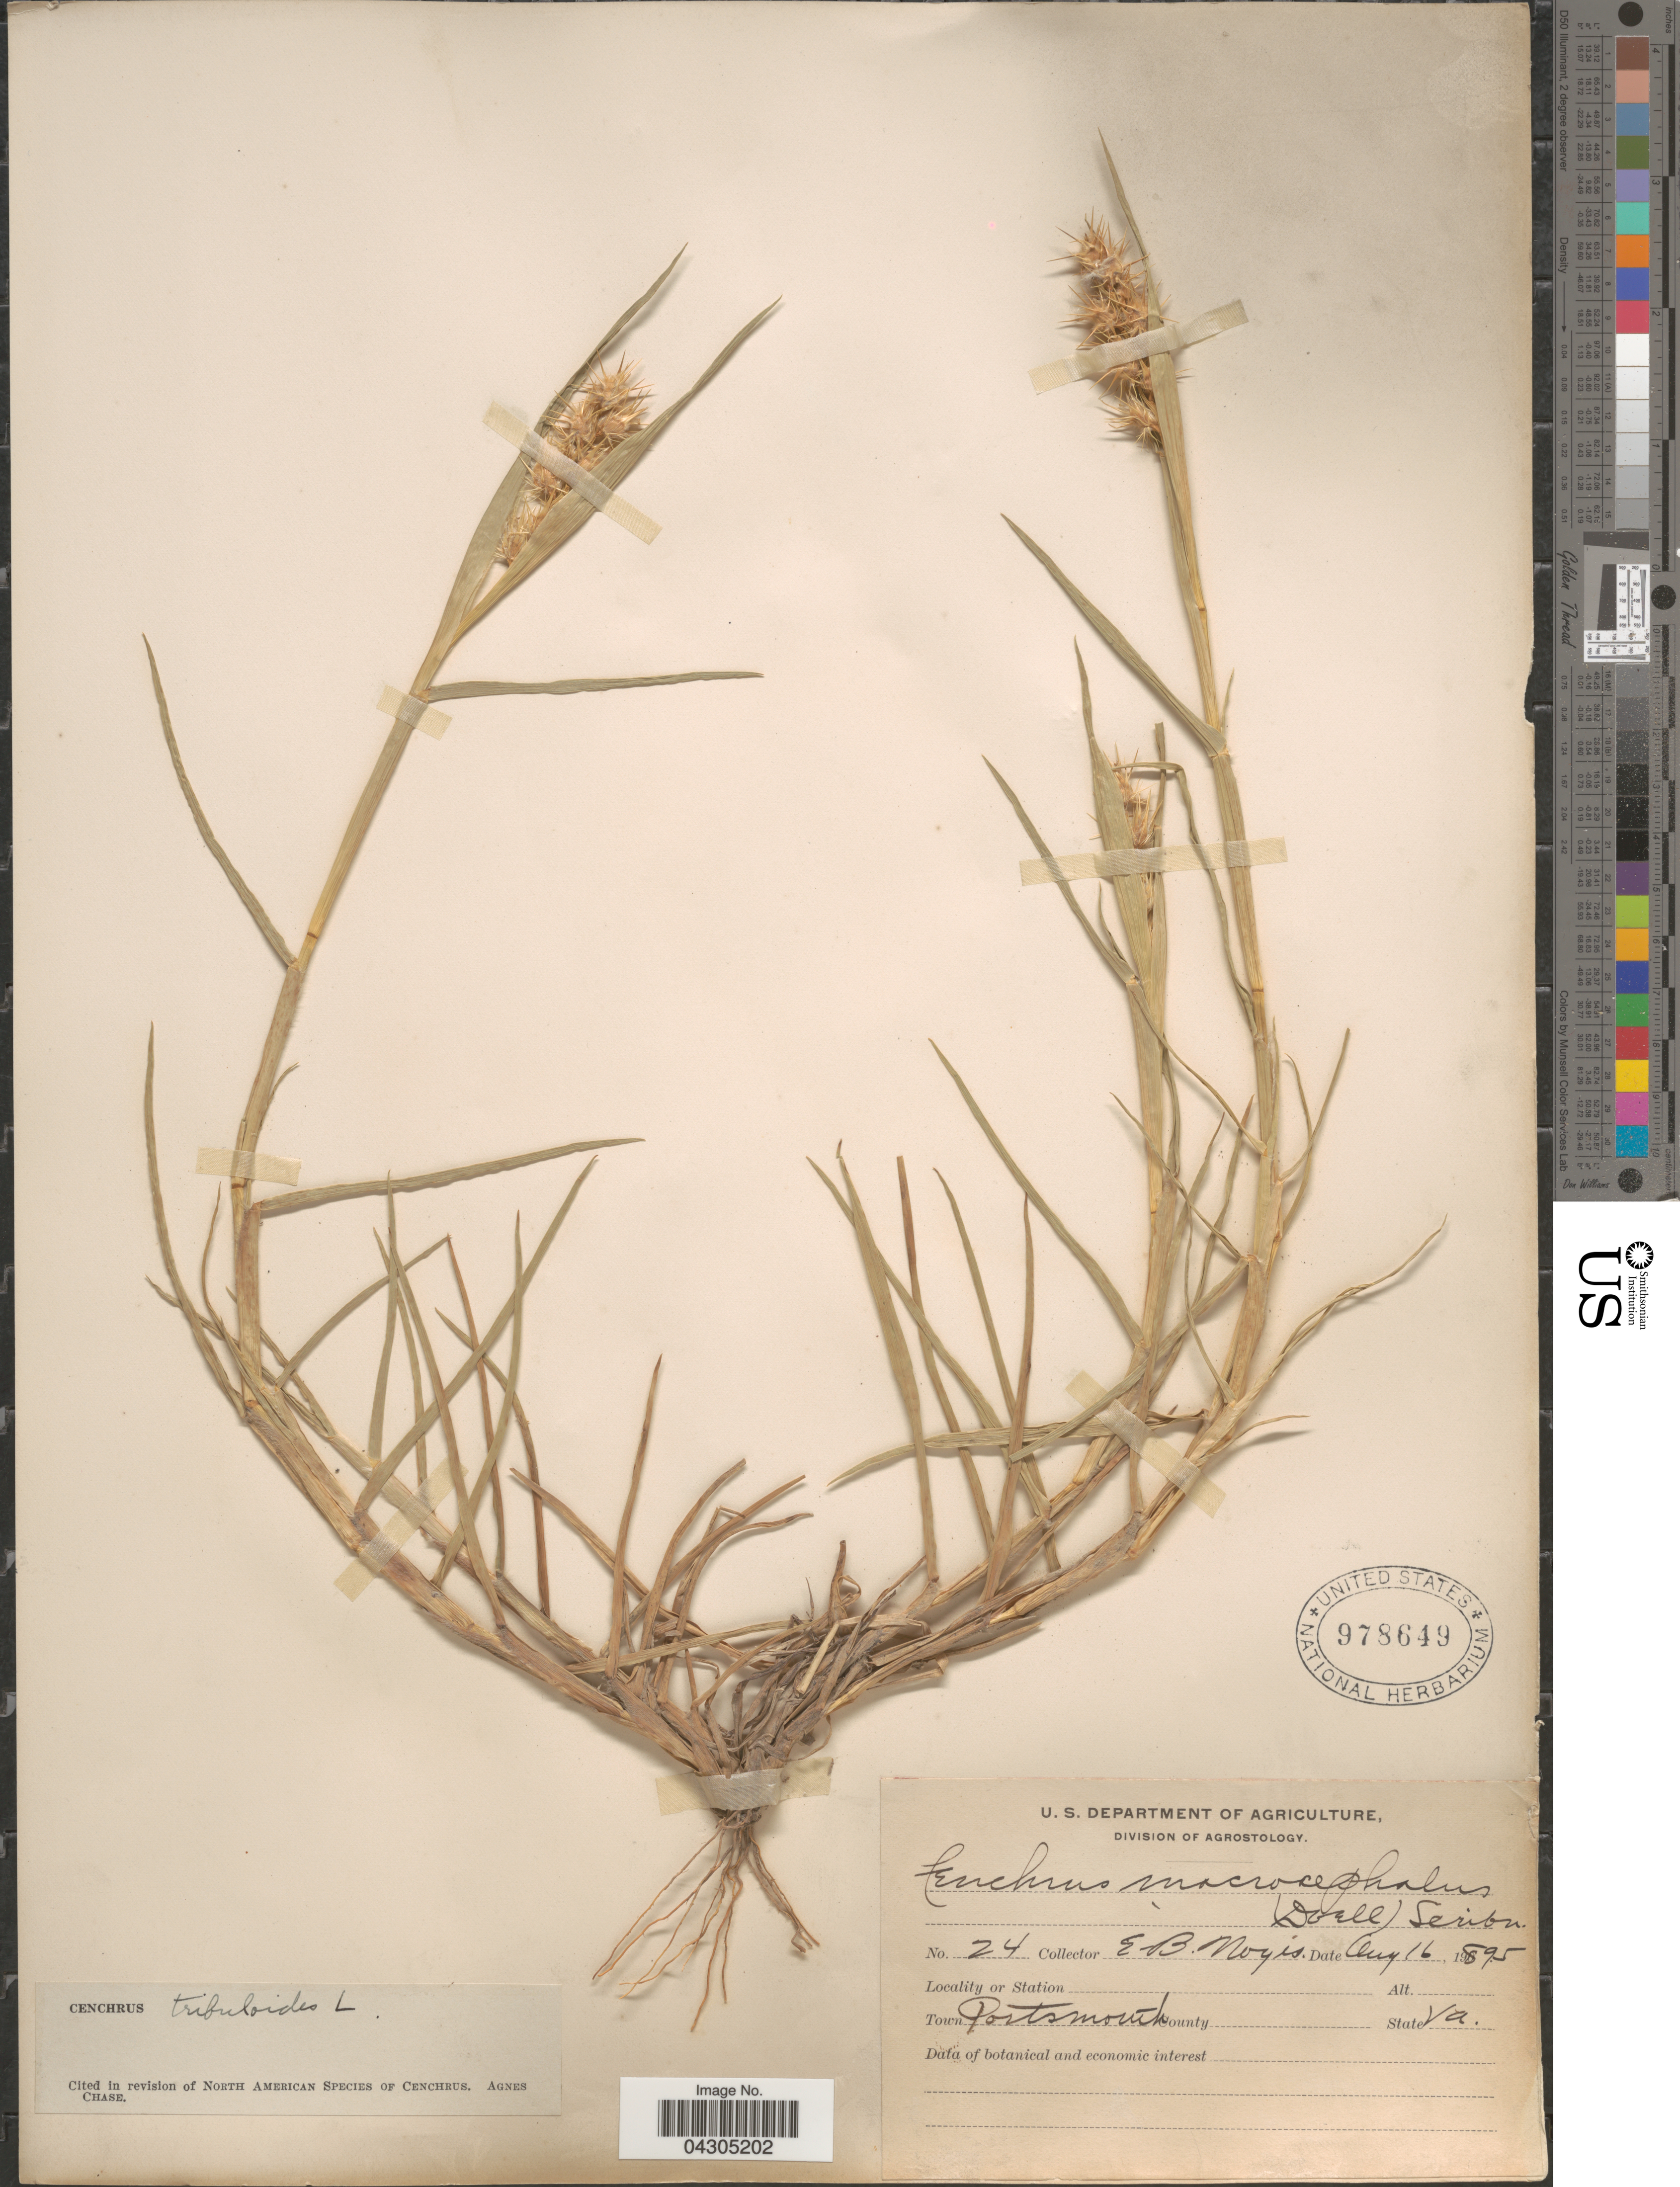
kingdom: Plantae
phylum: Tracheophyta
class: Liliopsida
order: Poales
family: Poaceae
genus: Cenchrus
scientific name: Cenchrus tribuloides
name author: L.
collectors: E. Noyes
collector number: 24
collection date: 1895-08-16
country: United States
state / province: Virginia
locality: Town Portsmouth.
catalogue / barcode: US 978649